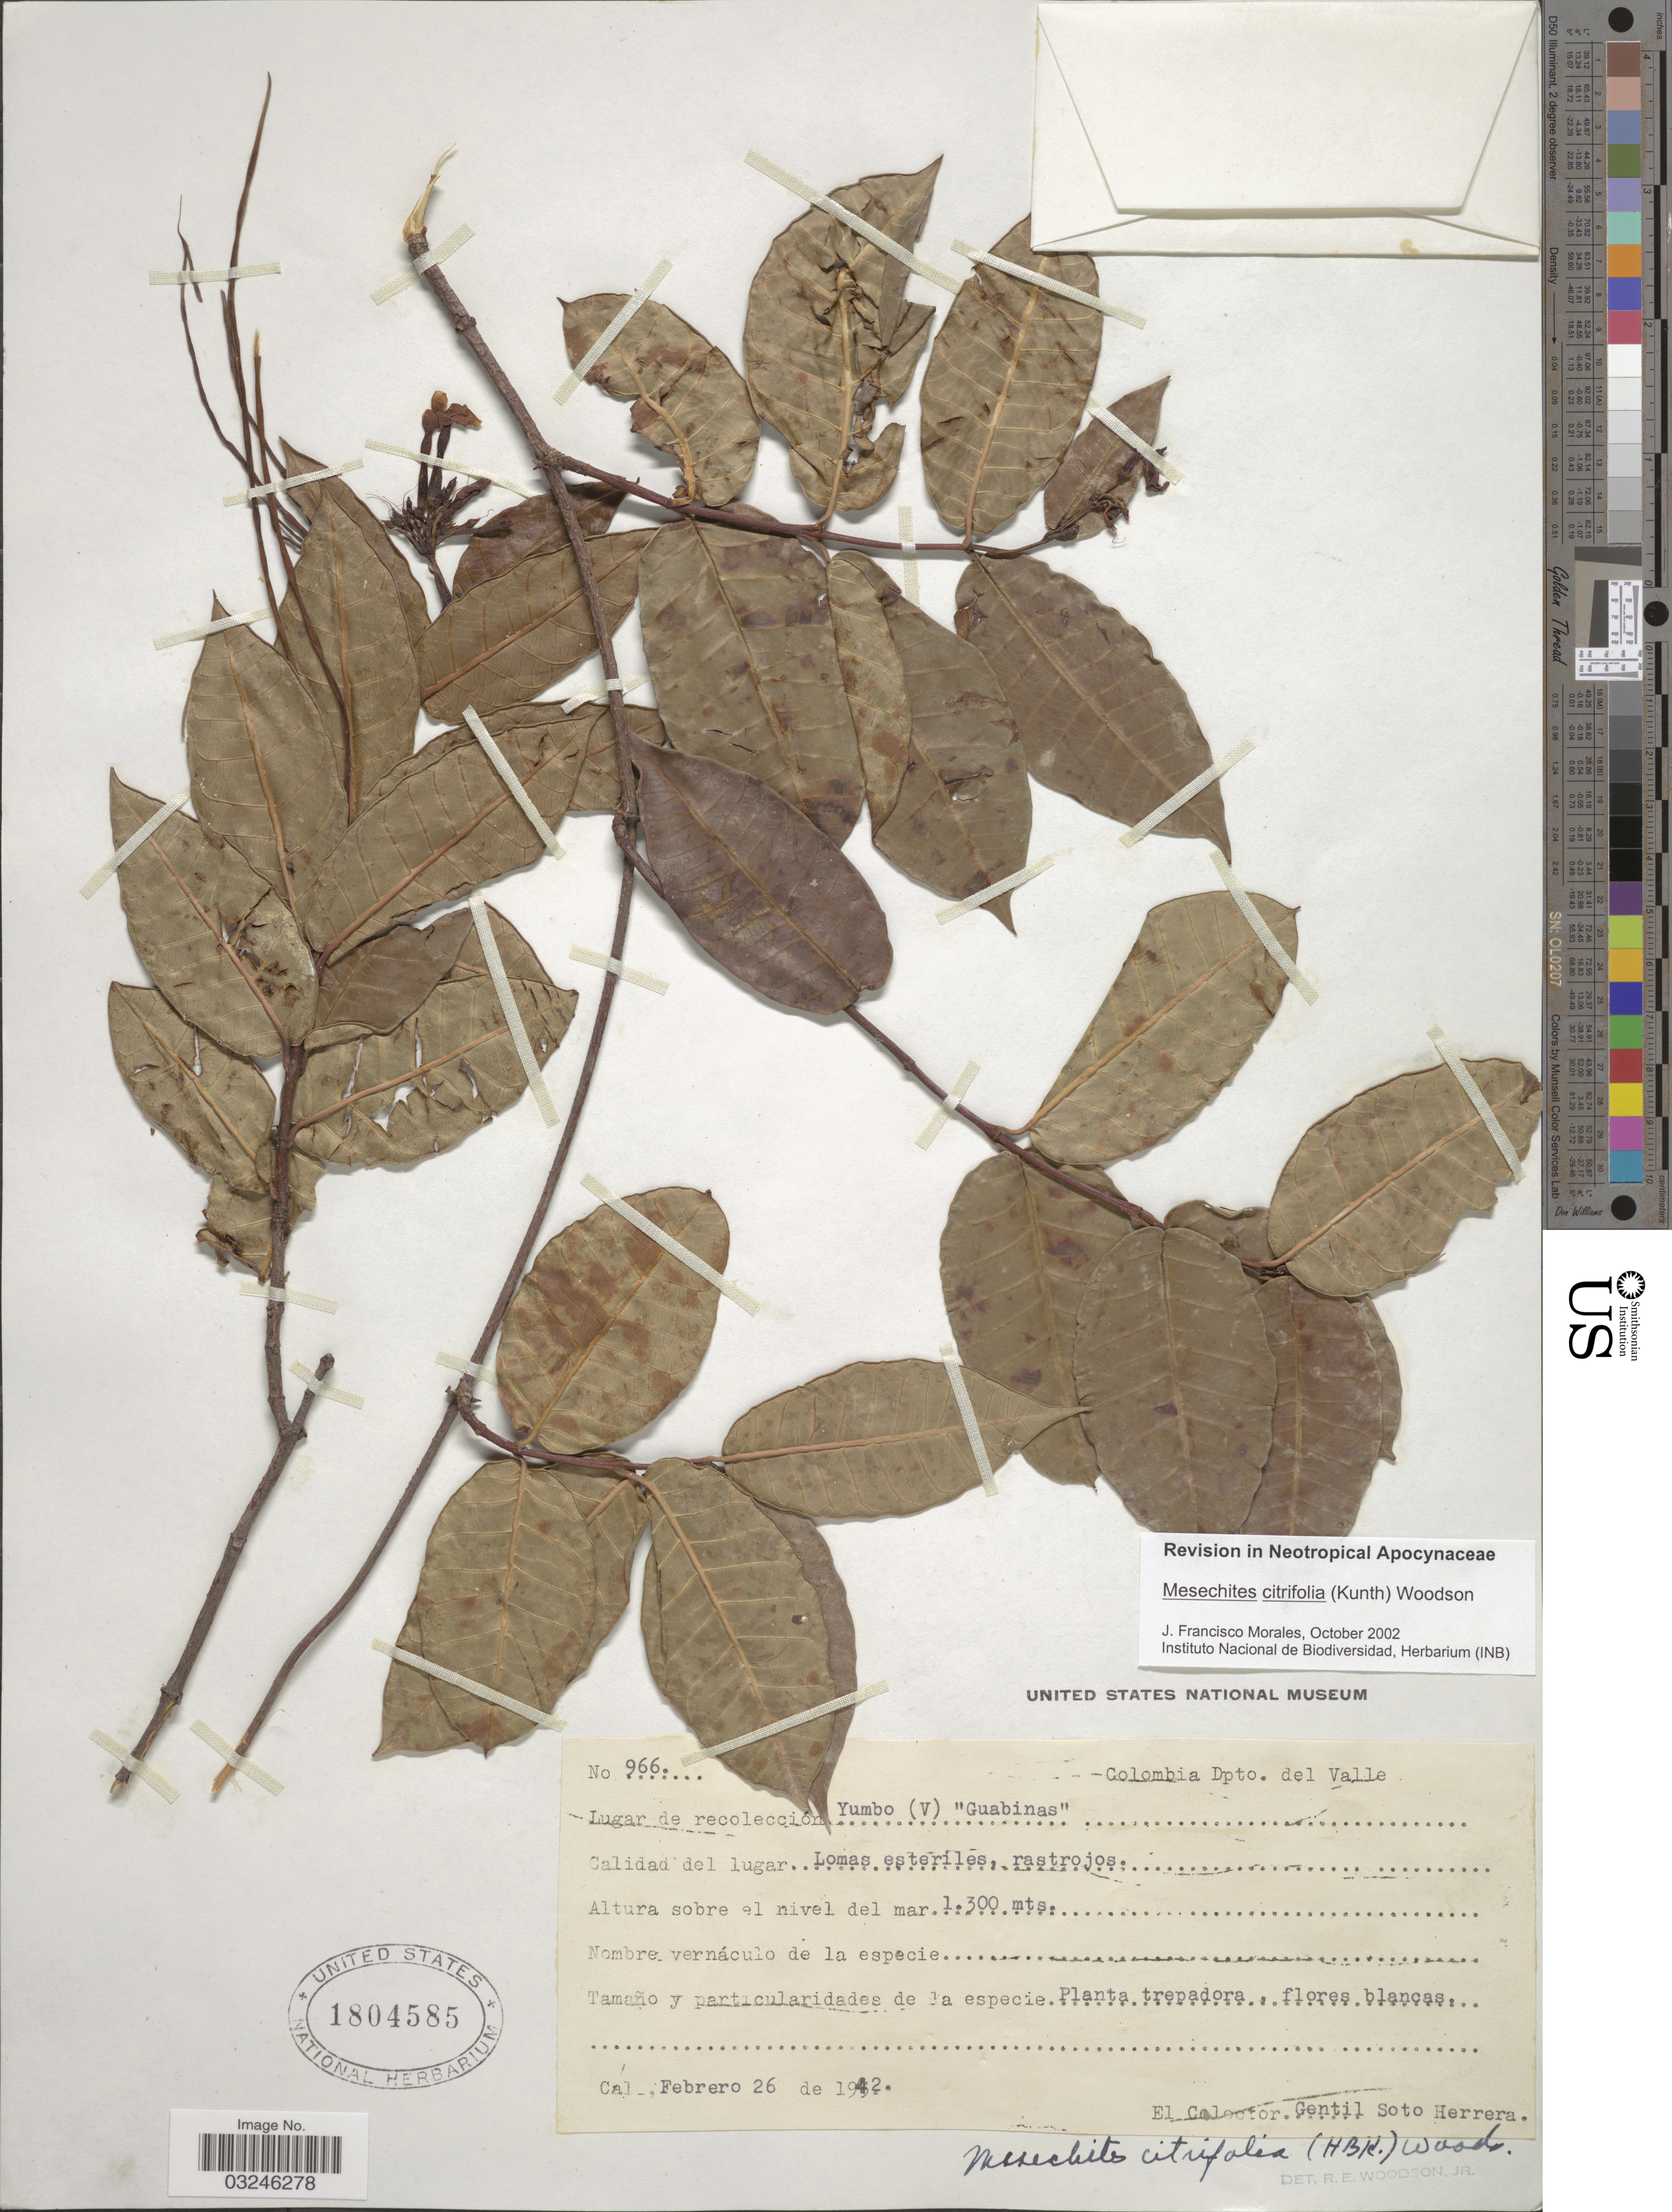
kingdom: Plantae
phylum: Tracheophyta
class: Magnoliopsida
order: Gentianales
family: Apocynaceae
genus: Mesechites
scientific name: Mesechites citrifolius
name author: (Kunth) Woodson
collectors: G. Soto Herrera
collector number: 966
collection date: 1942-02-26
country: Colombia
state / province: Valle del Cauca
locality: Dpto. del Valle. Yumbo (V) "Guabinas".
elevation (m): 1300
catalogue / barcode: US 1804585